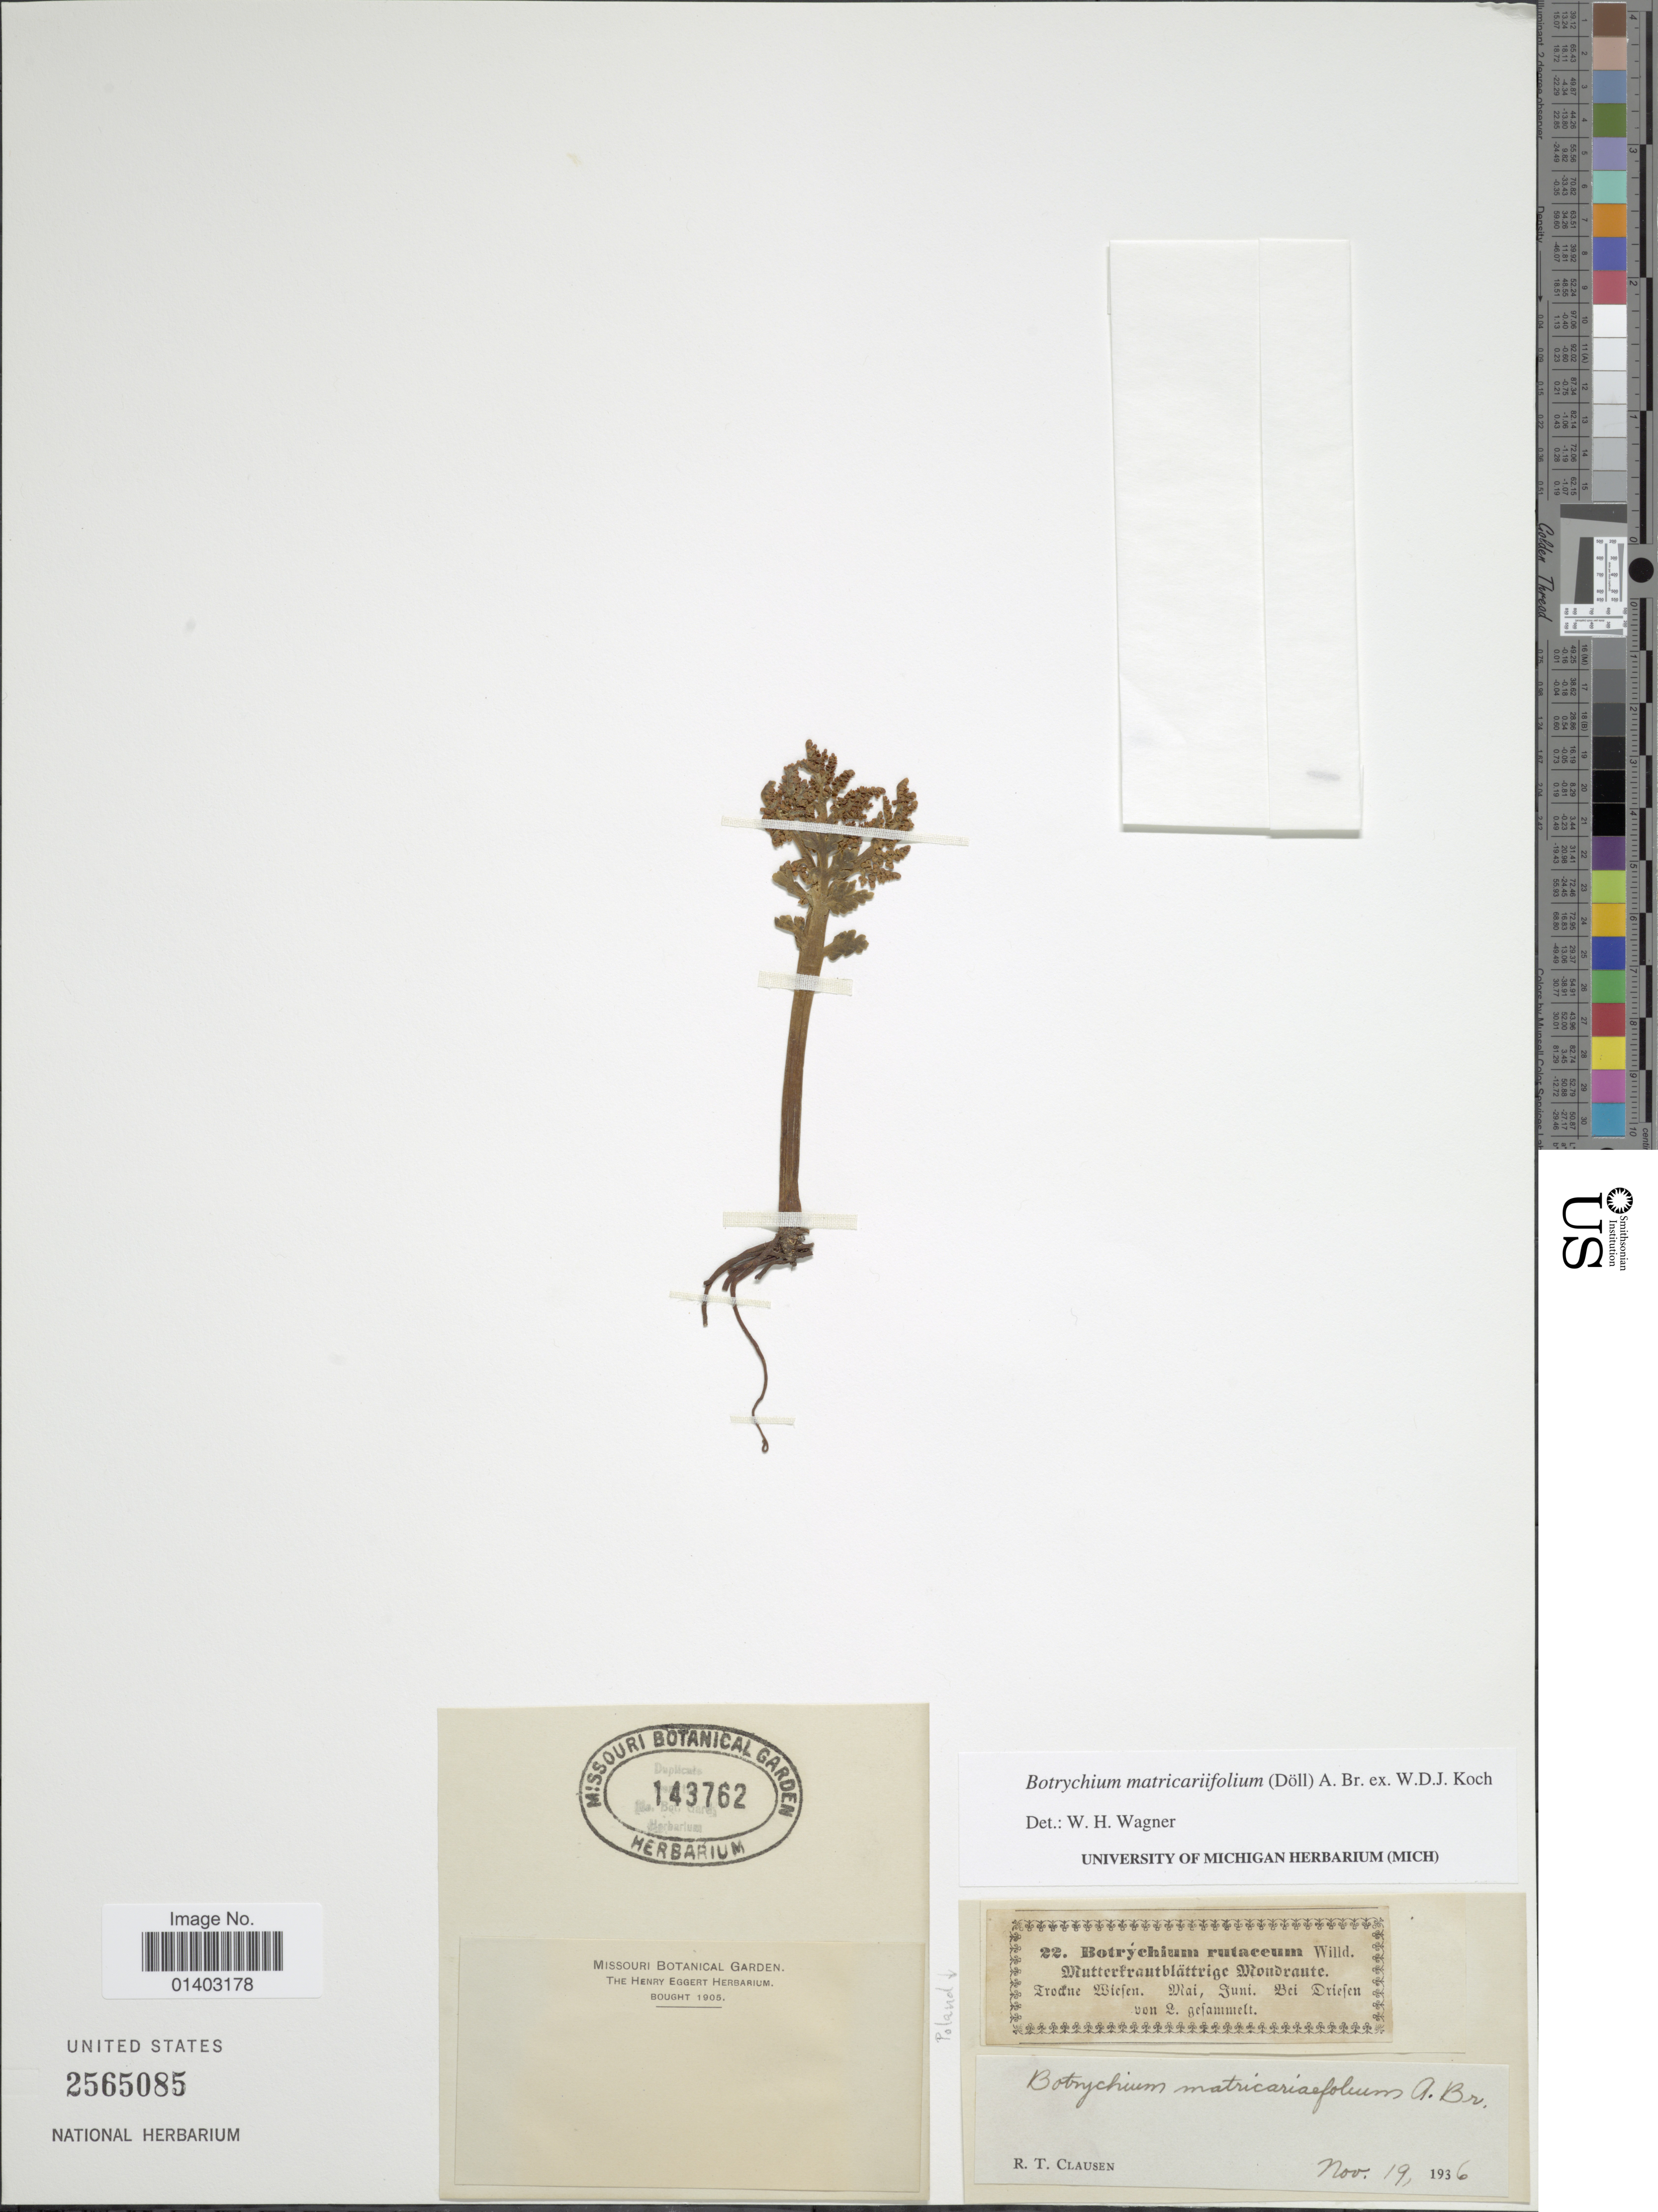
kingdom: Plantae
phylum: Tracheophyta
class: Polypodiopsida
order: Ophioglossales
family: Ophioglossaceae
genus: Botrychium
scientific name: Botrychium matricariifolium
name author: (A. Braun ex Dowell) A. Braun ex Koch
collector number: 22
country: Poland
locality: Trodne Biefen , bei Driefen [interpreted]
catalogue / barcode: US 2565085